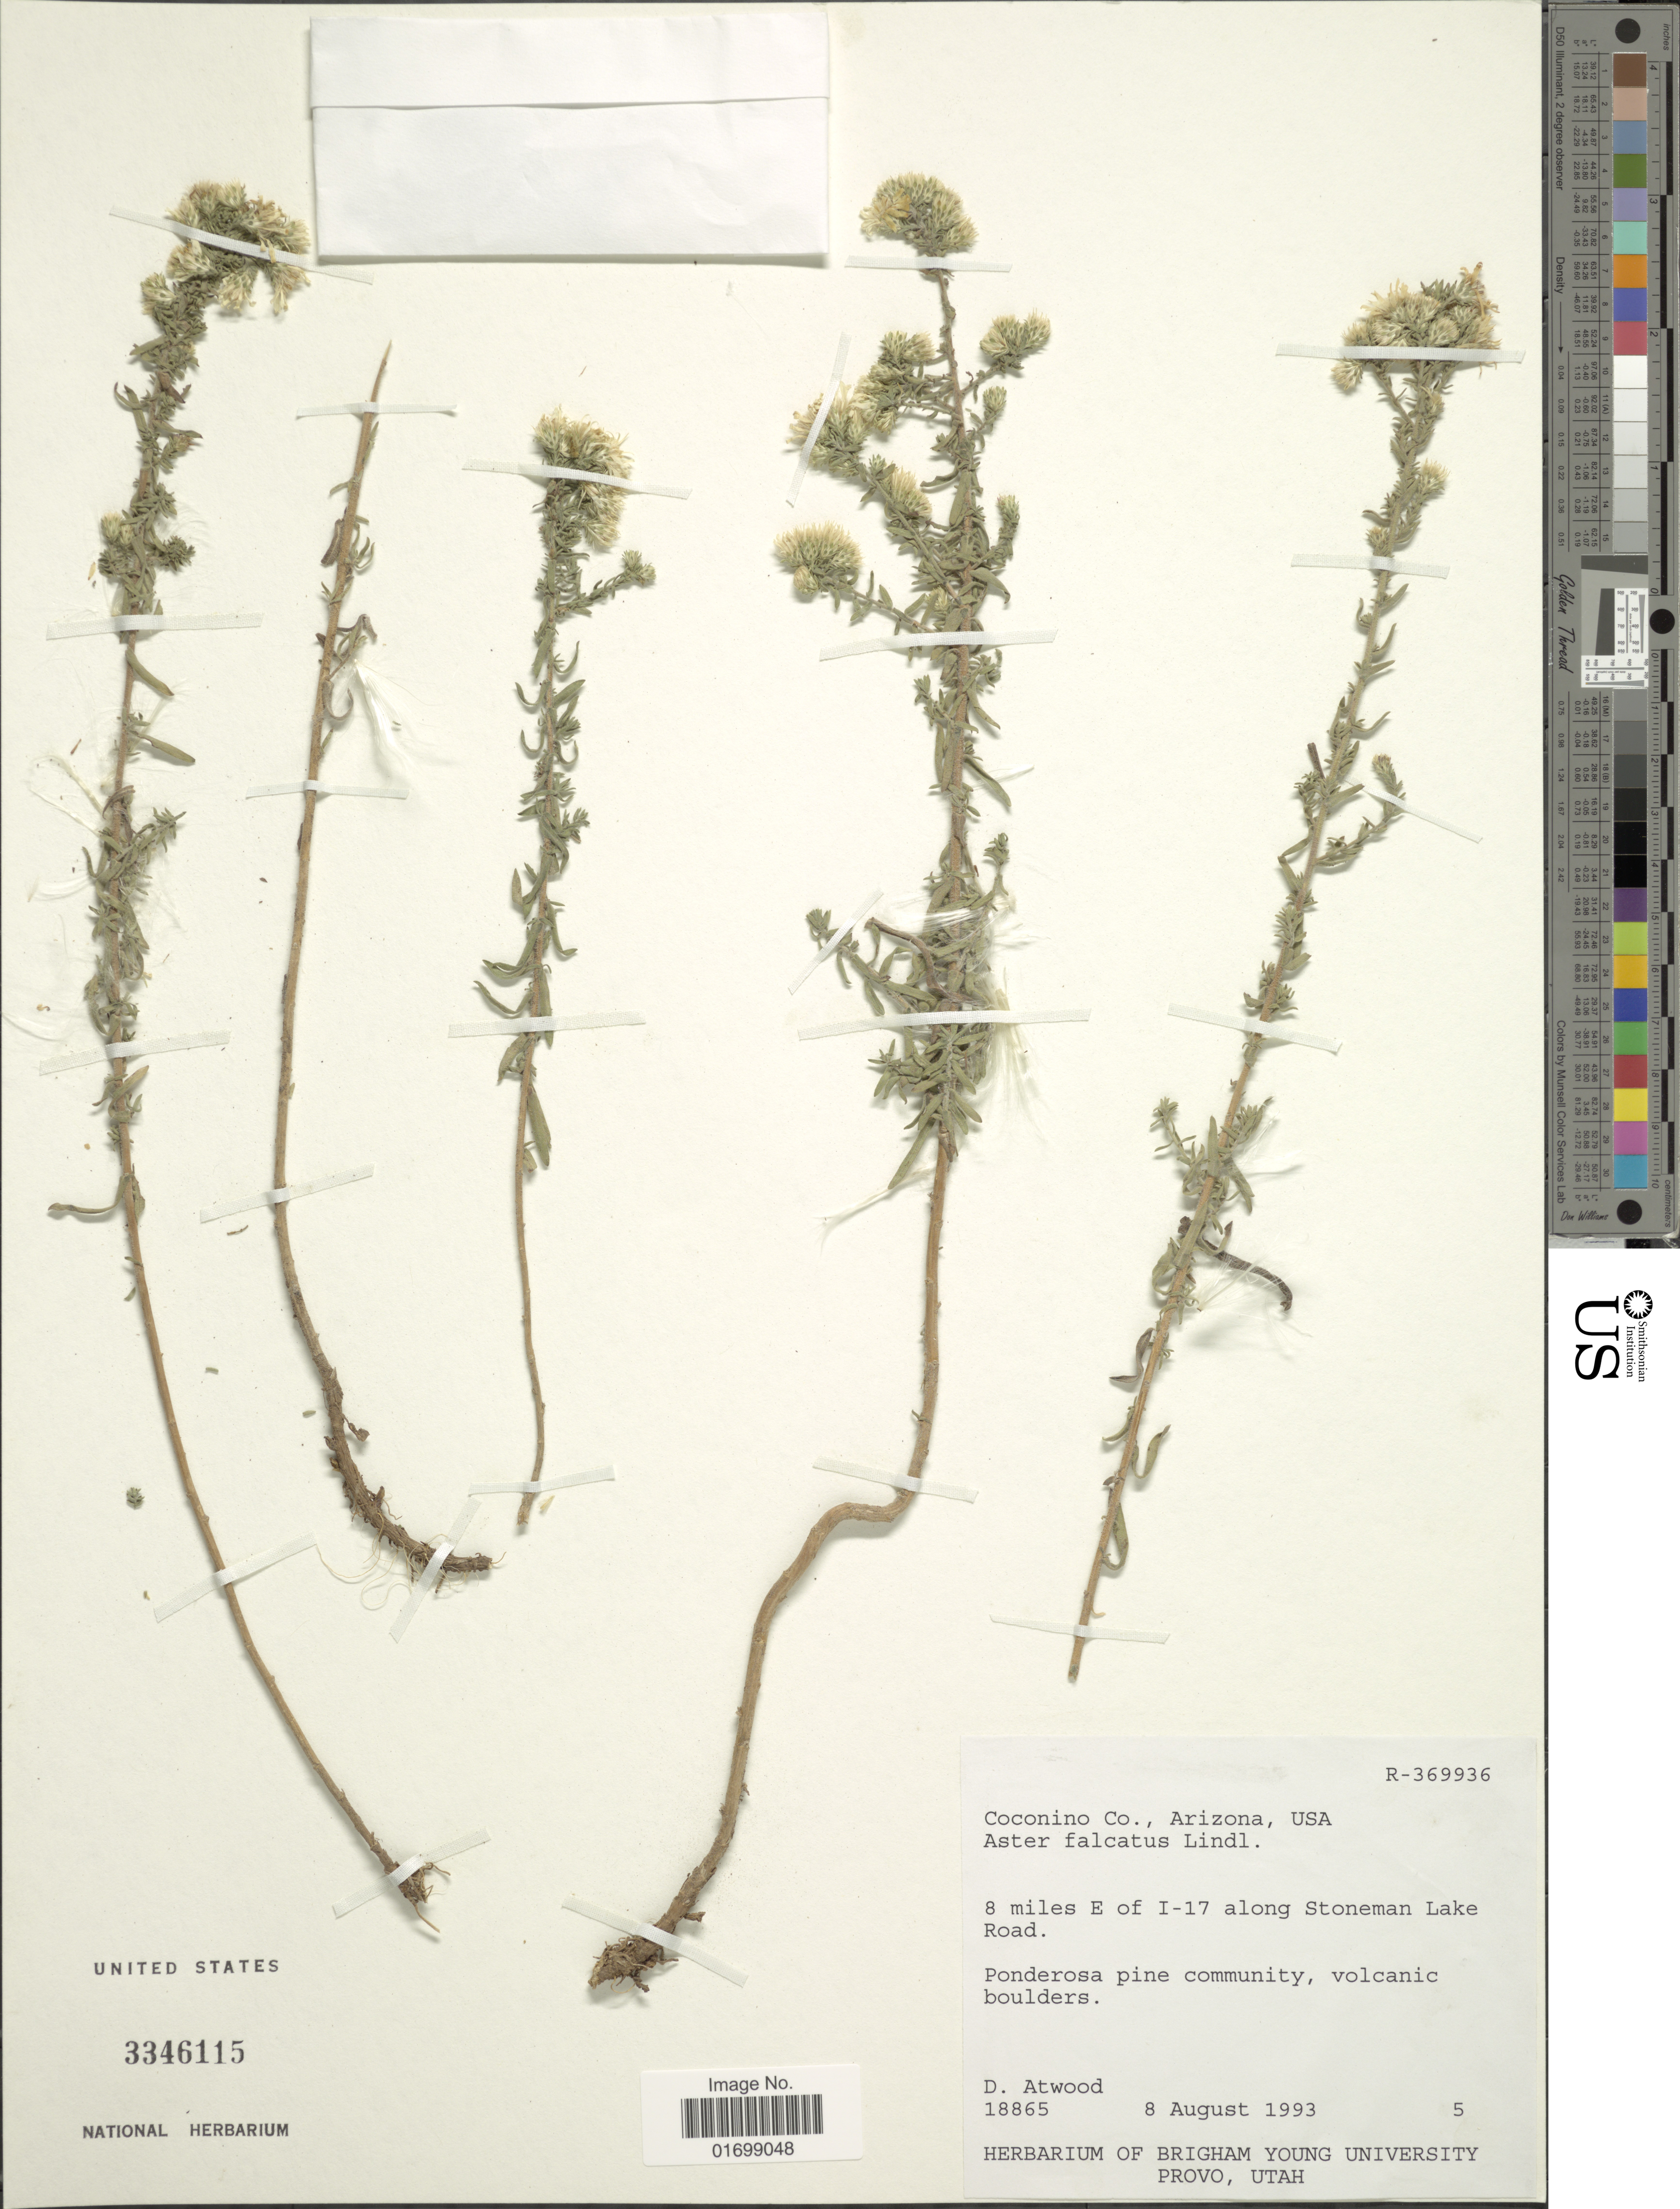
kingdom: Plantae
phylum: Tracheophyta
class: Magnoliopsida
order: Asterales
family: Asteraceae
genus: Symphyotrichum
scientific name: Symphyotrichum falcatum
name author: (Lindl. ex Lindl.) G.L. Nesom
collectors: D. Atwood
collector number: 18865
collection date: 1993-08-08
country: United States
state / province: Arizona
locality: Coconino Co., 8 miles E of I-17 along Stoneman Lake Road, Ponderosa pine community.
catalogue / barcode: US 3346115